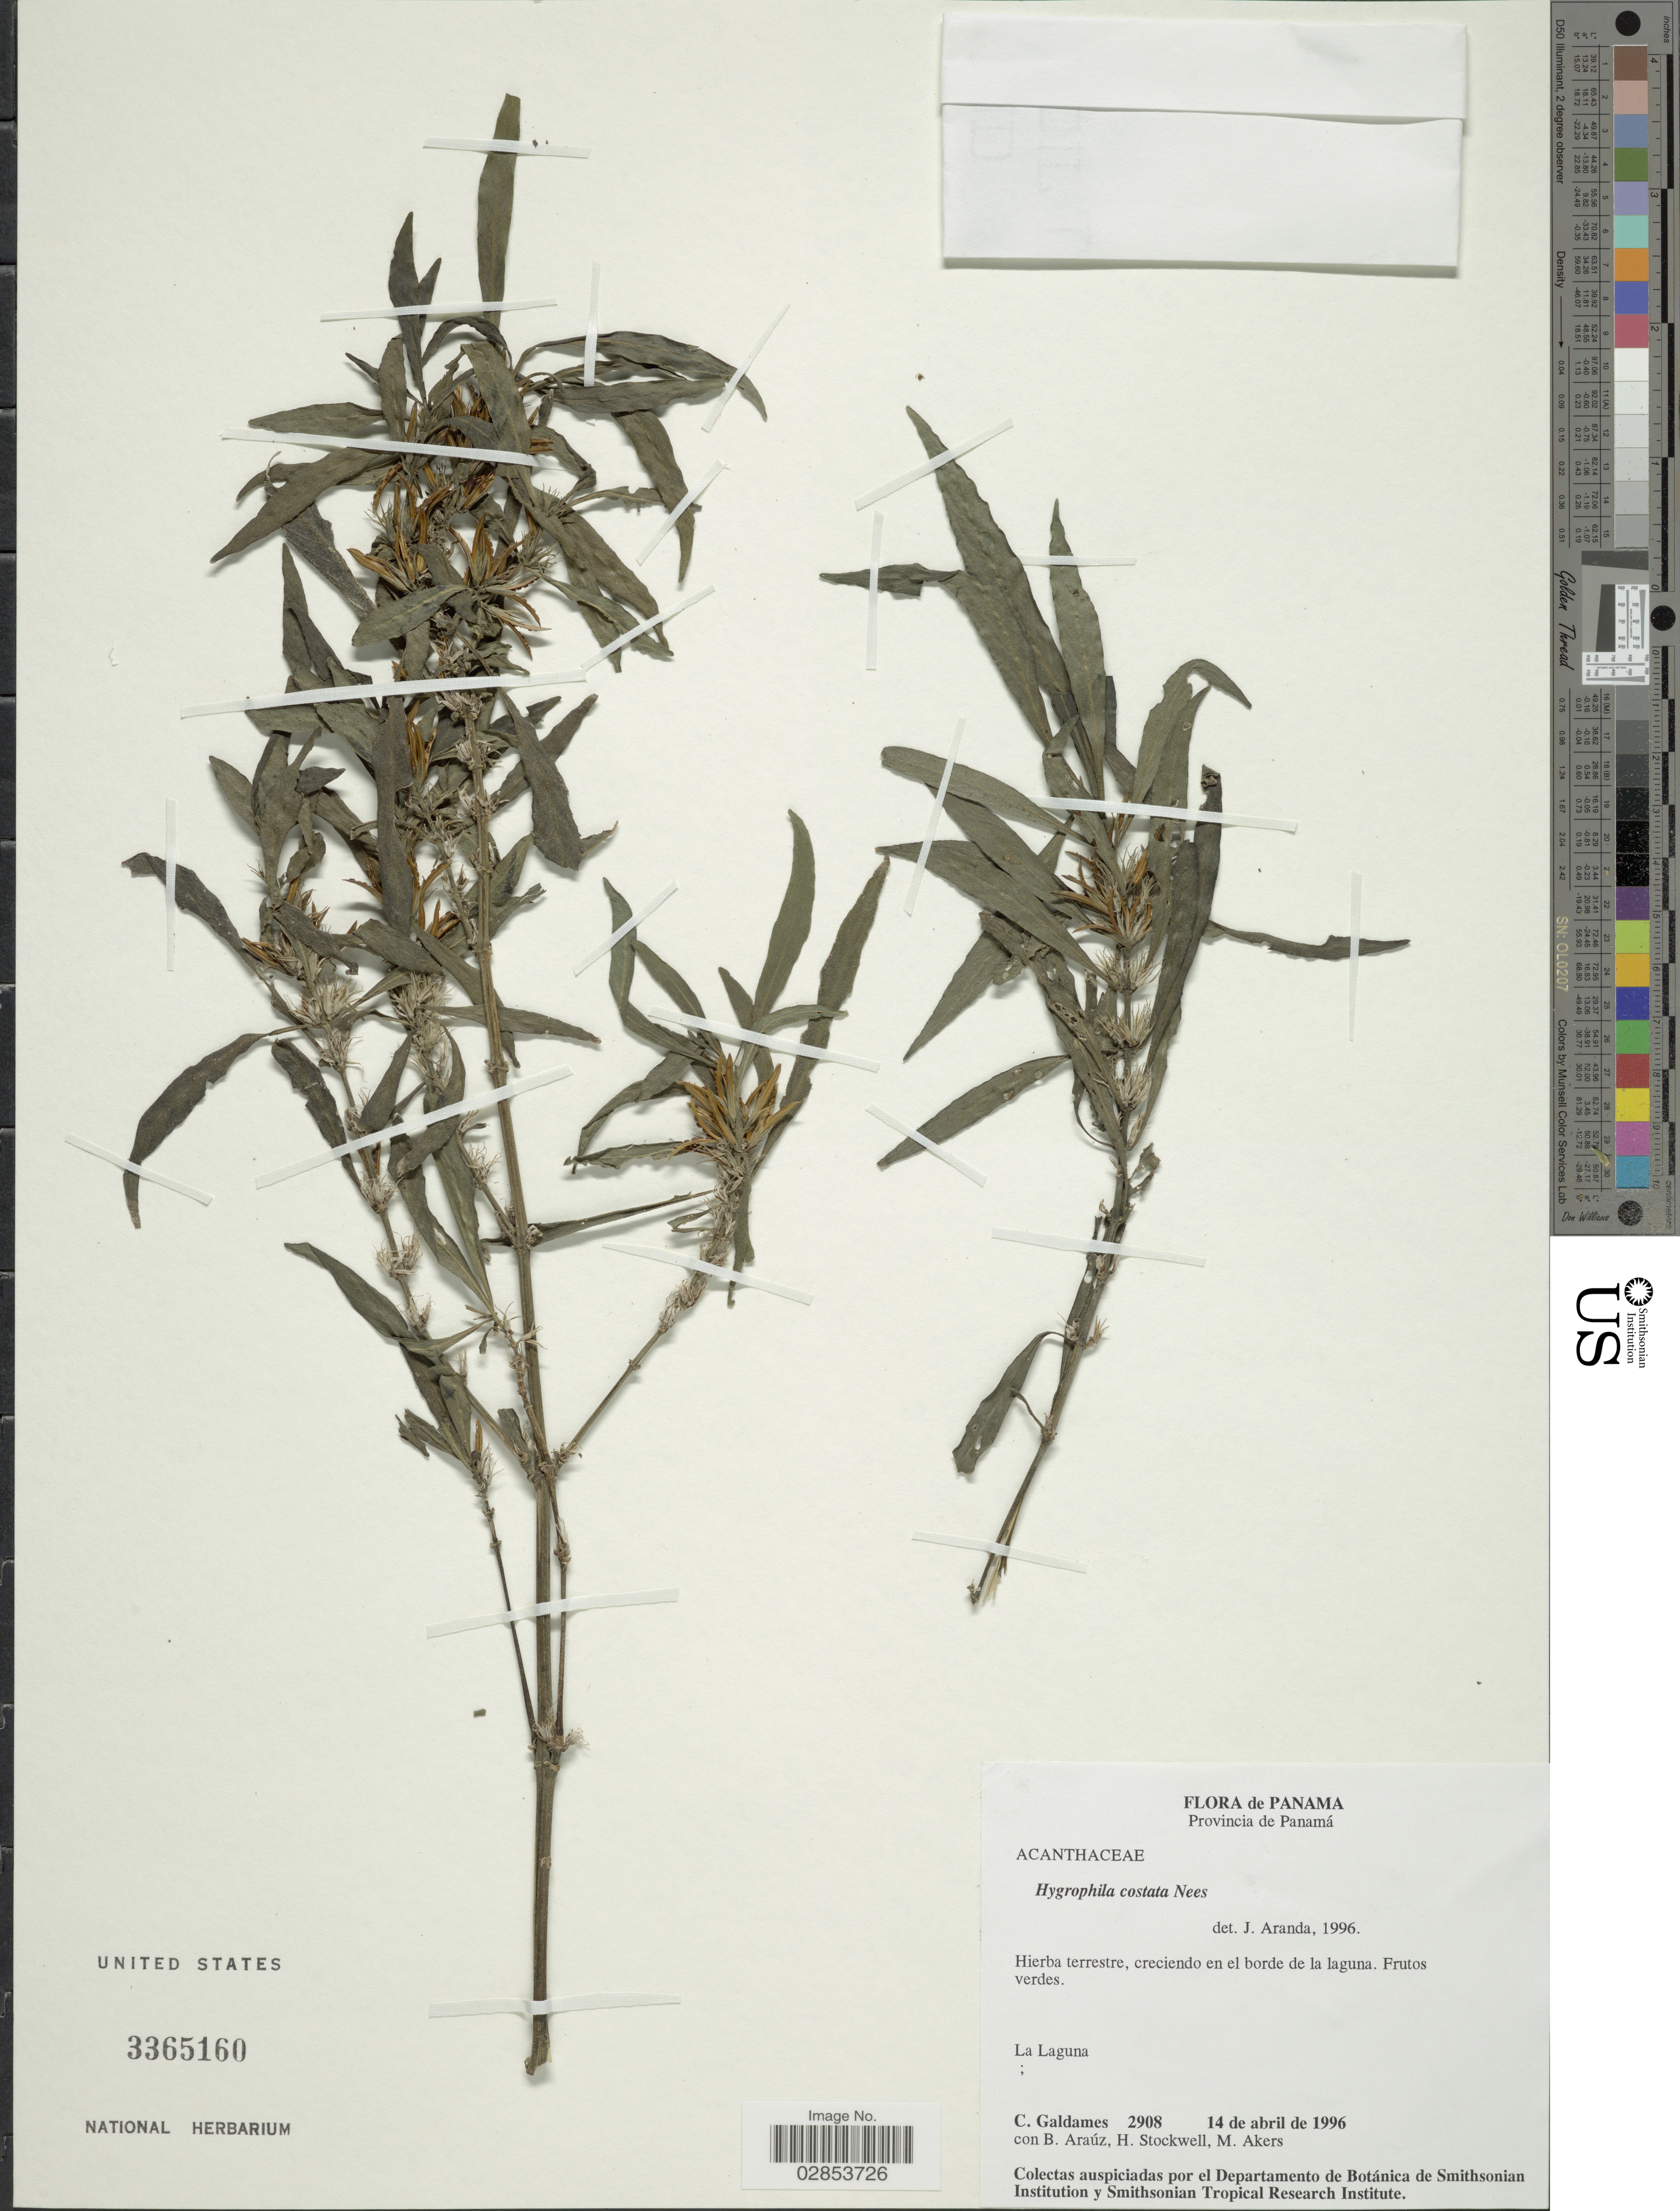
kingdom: Plantae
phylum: Tracheophyta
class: Magnoliopsida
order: Lamiales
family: Acanthaceae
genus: Hygrophila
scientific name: Hygrophila costata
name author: Nees & T. Nees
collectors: C. Galdames, B. Araúz, H. Stockwell & M. Akers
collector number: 2908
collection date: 1996-04-14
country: Panama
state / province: Panamá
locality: La Laguna.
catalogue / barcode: US 3365160